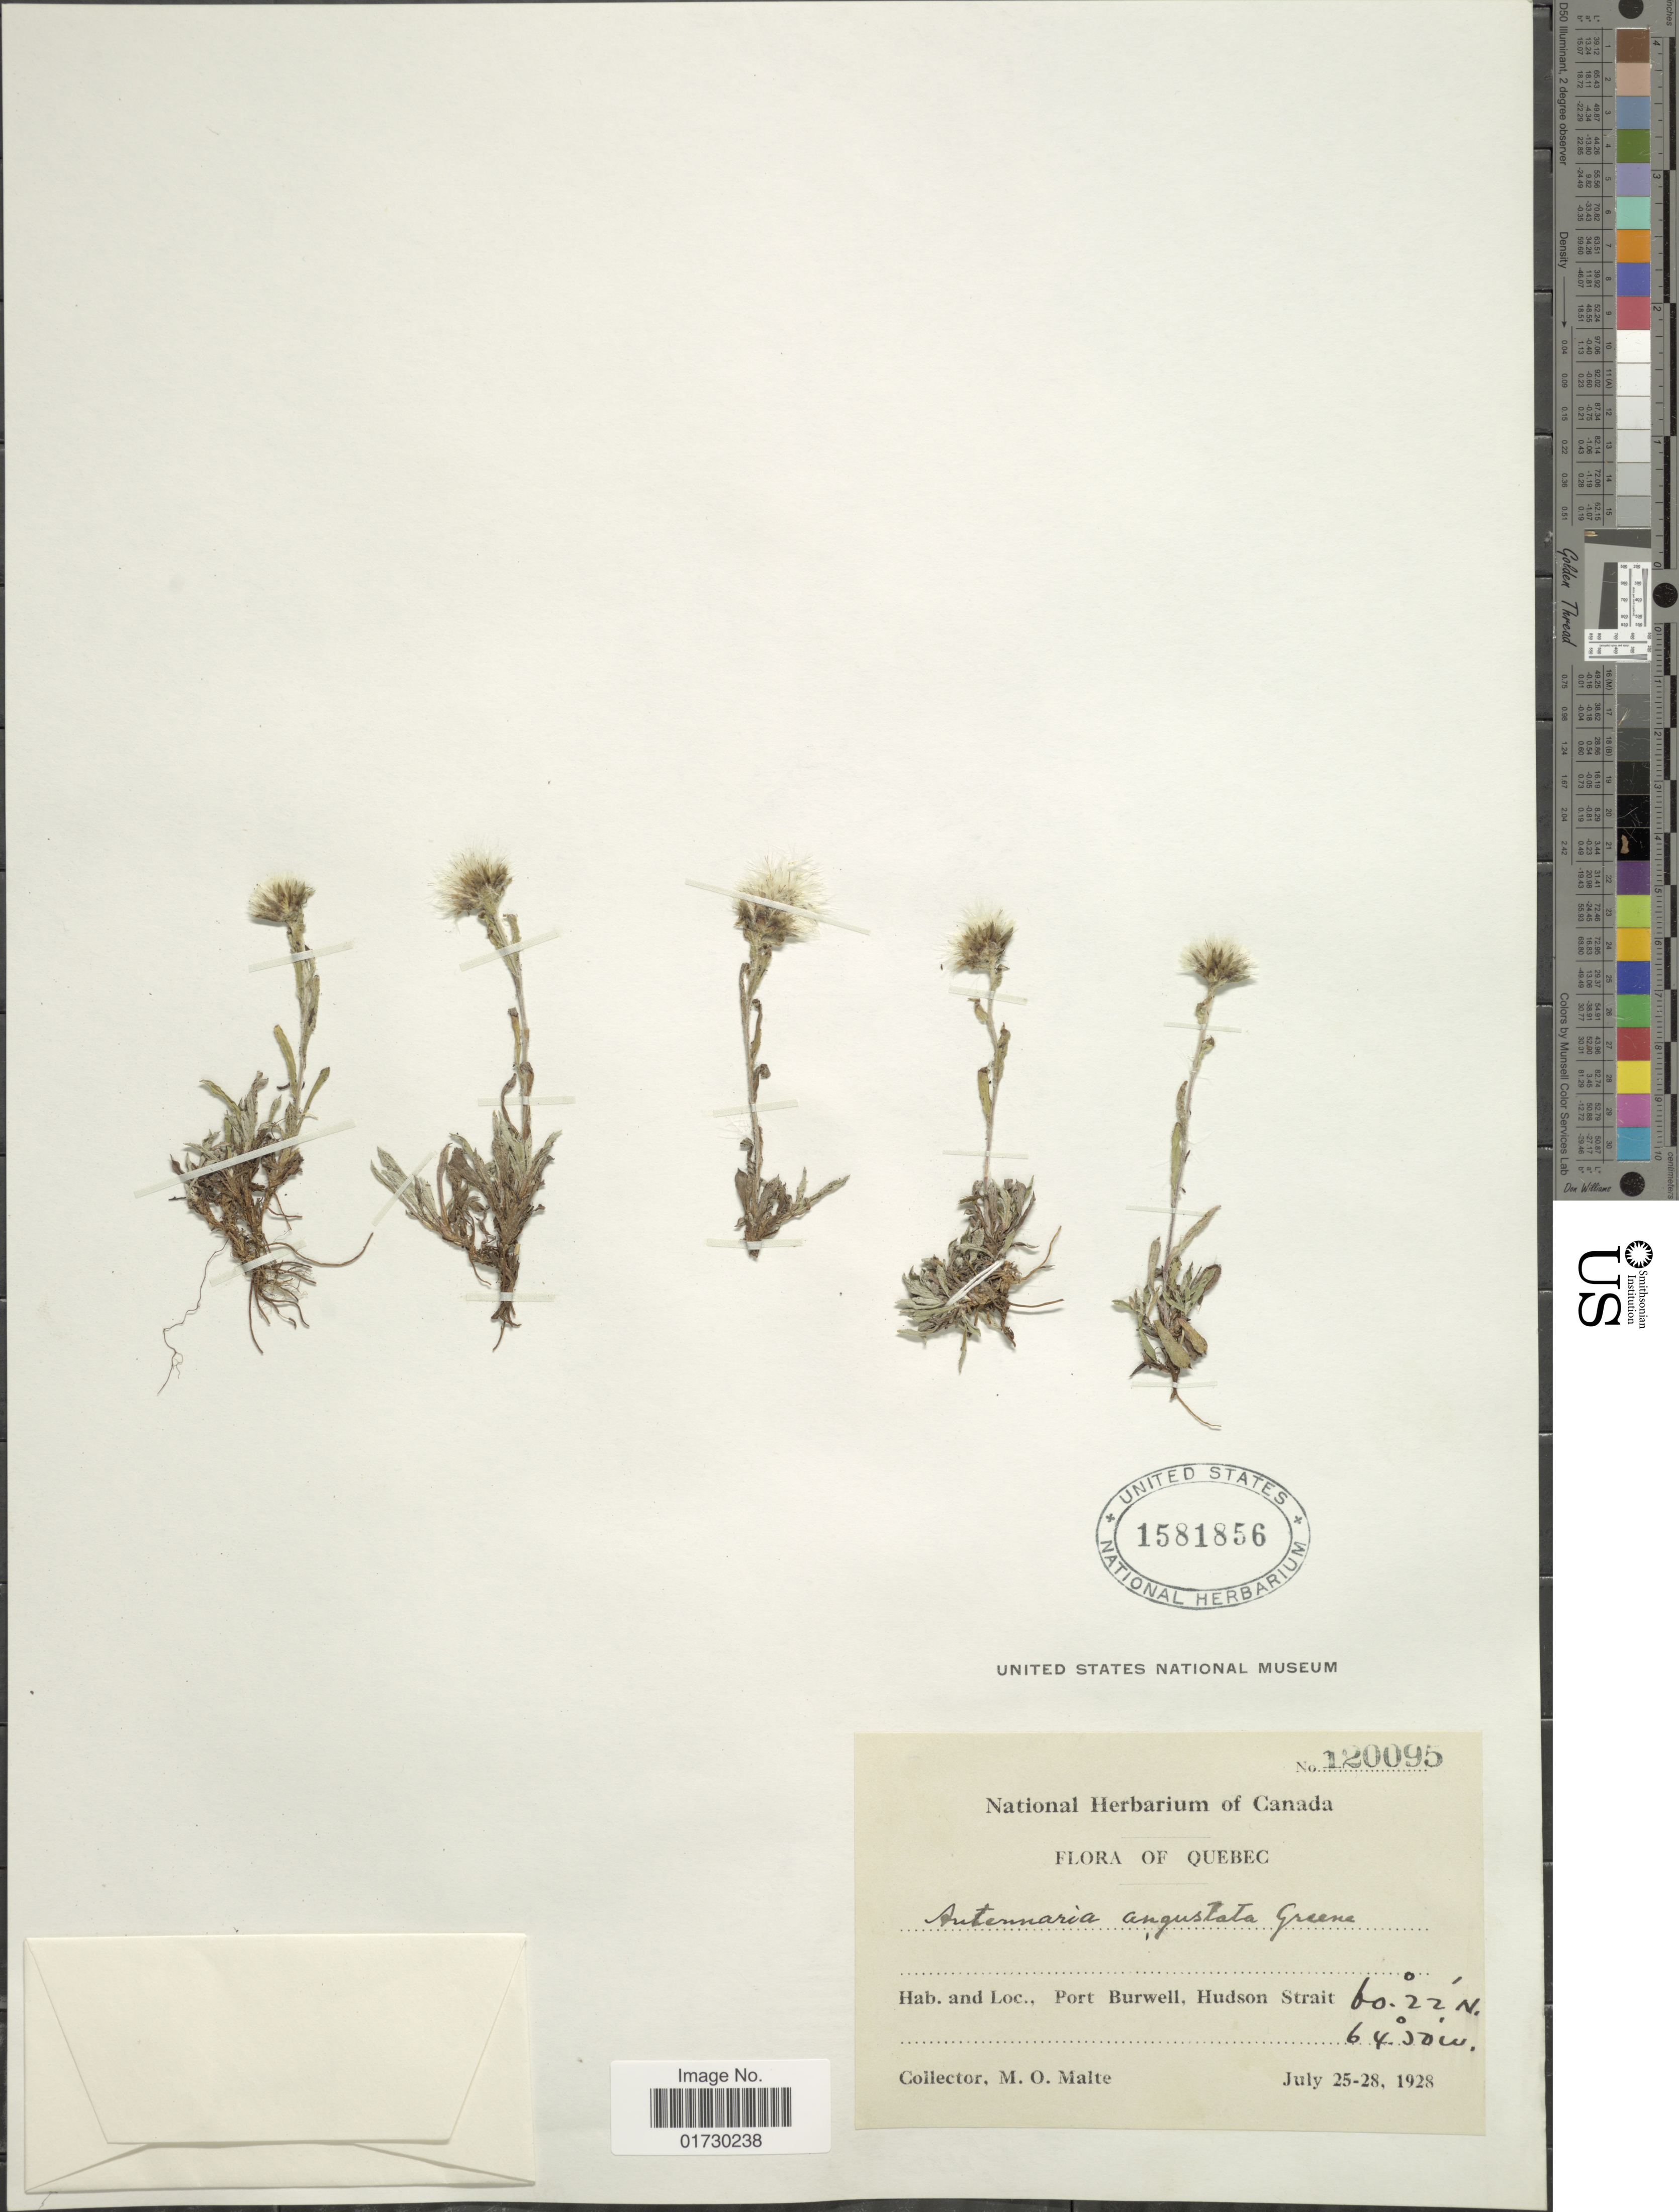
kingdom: Plantae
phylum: Tracheophyta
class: Magnoliopsida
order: Asterales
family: Asteraceae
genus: Antennaria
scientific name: Antennaria angustata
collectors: M. O. Malte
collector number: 120095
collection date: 1928-07-25/1928-07-28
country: Canada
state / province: Quebec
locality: Port Burwell, Hudson Strait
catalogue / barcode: US 1581856